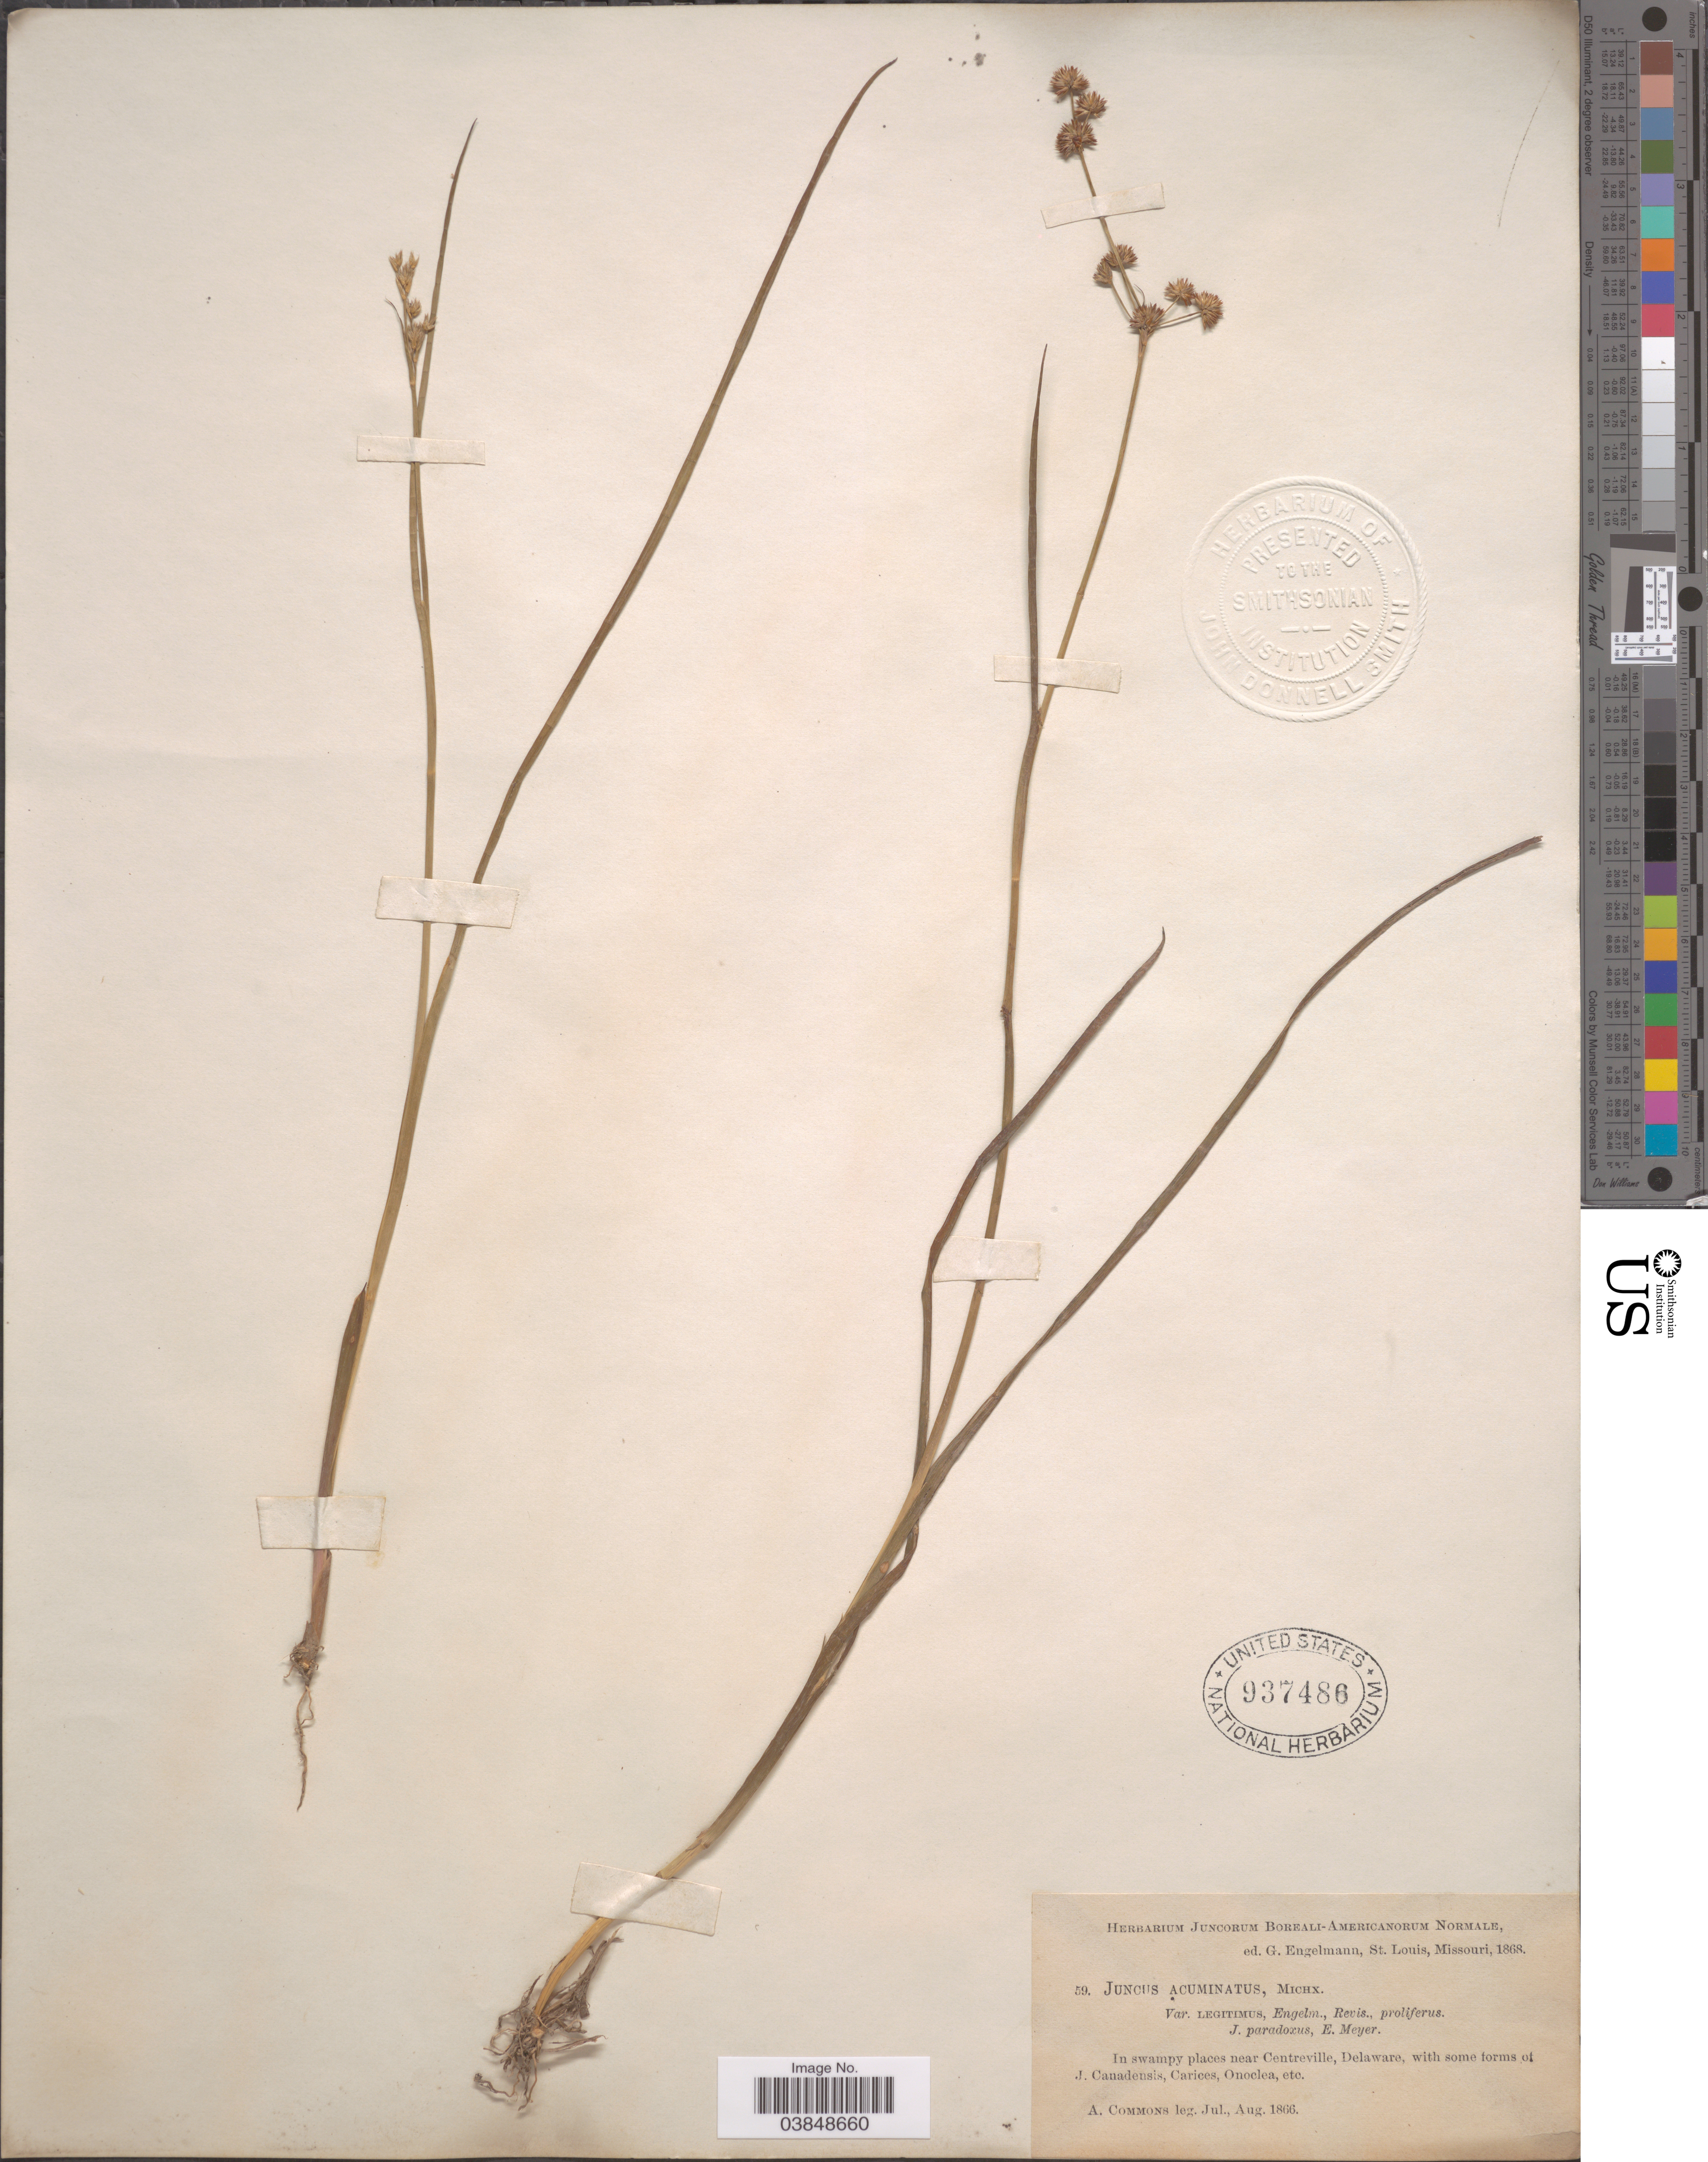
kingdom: Plantae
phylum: Tracheophyta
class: Liliopsida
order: Poales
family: Juncaceae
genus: Juncus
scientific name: Juncus acuminatus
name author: Michx.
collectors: A. Commons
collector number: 59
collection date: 1866-07/1866-08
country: United States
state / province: Delaware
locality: In swampy places near Centreville.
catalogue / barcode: US 937486